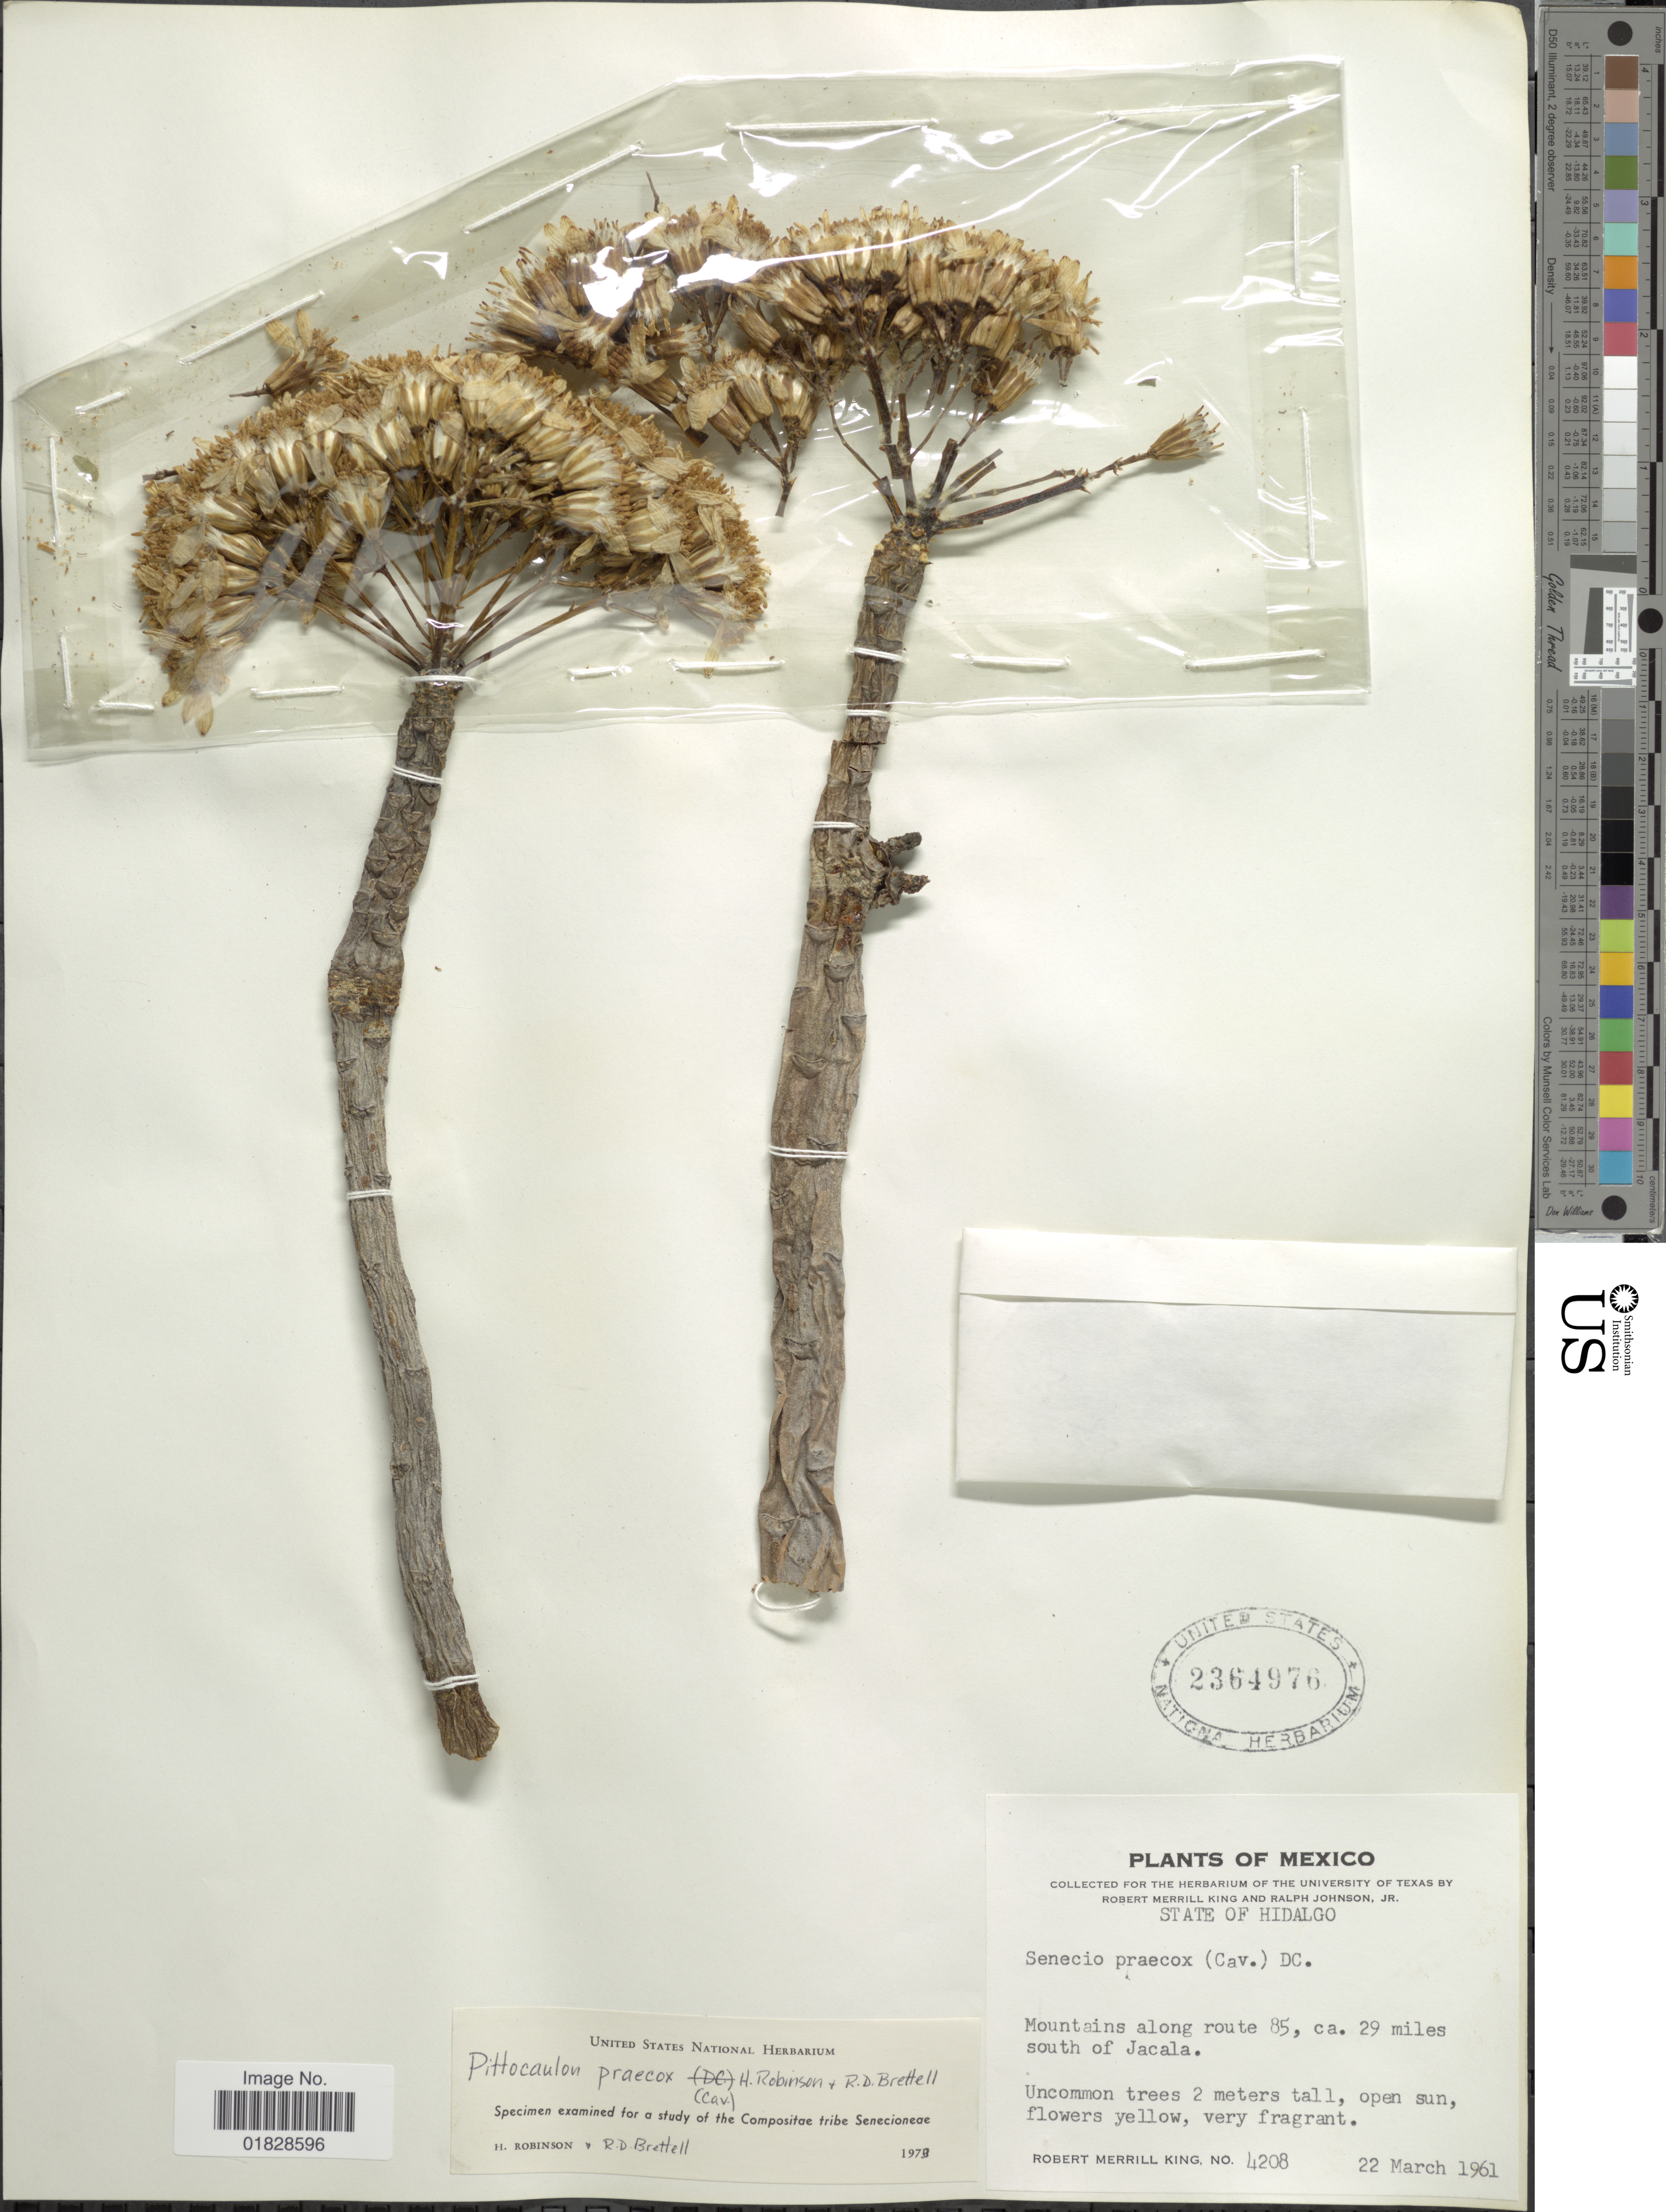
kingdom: Plantae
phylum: Tracheophyta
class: Magnoliopsida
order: Asterales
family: Asteraceae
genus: Pittocaulon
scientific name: Pittocaulon praecox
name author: (Cav.) H. Rob. & Brettell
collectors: R. M. King & R. Johnson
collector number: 4208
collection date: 1961-03-22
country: Mexico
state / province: Hidalgo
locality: State of Hidalgo. Mountains along route 85, ca. 29 miles south of Jacala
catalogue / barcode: US 2364976